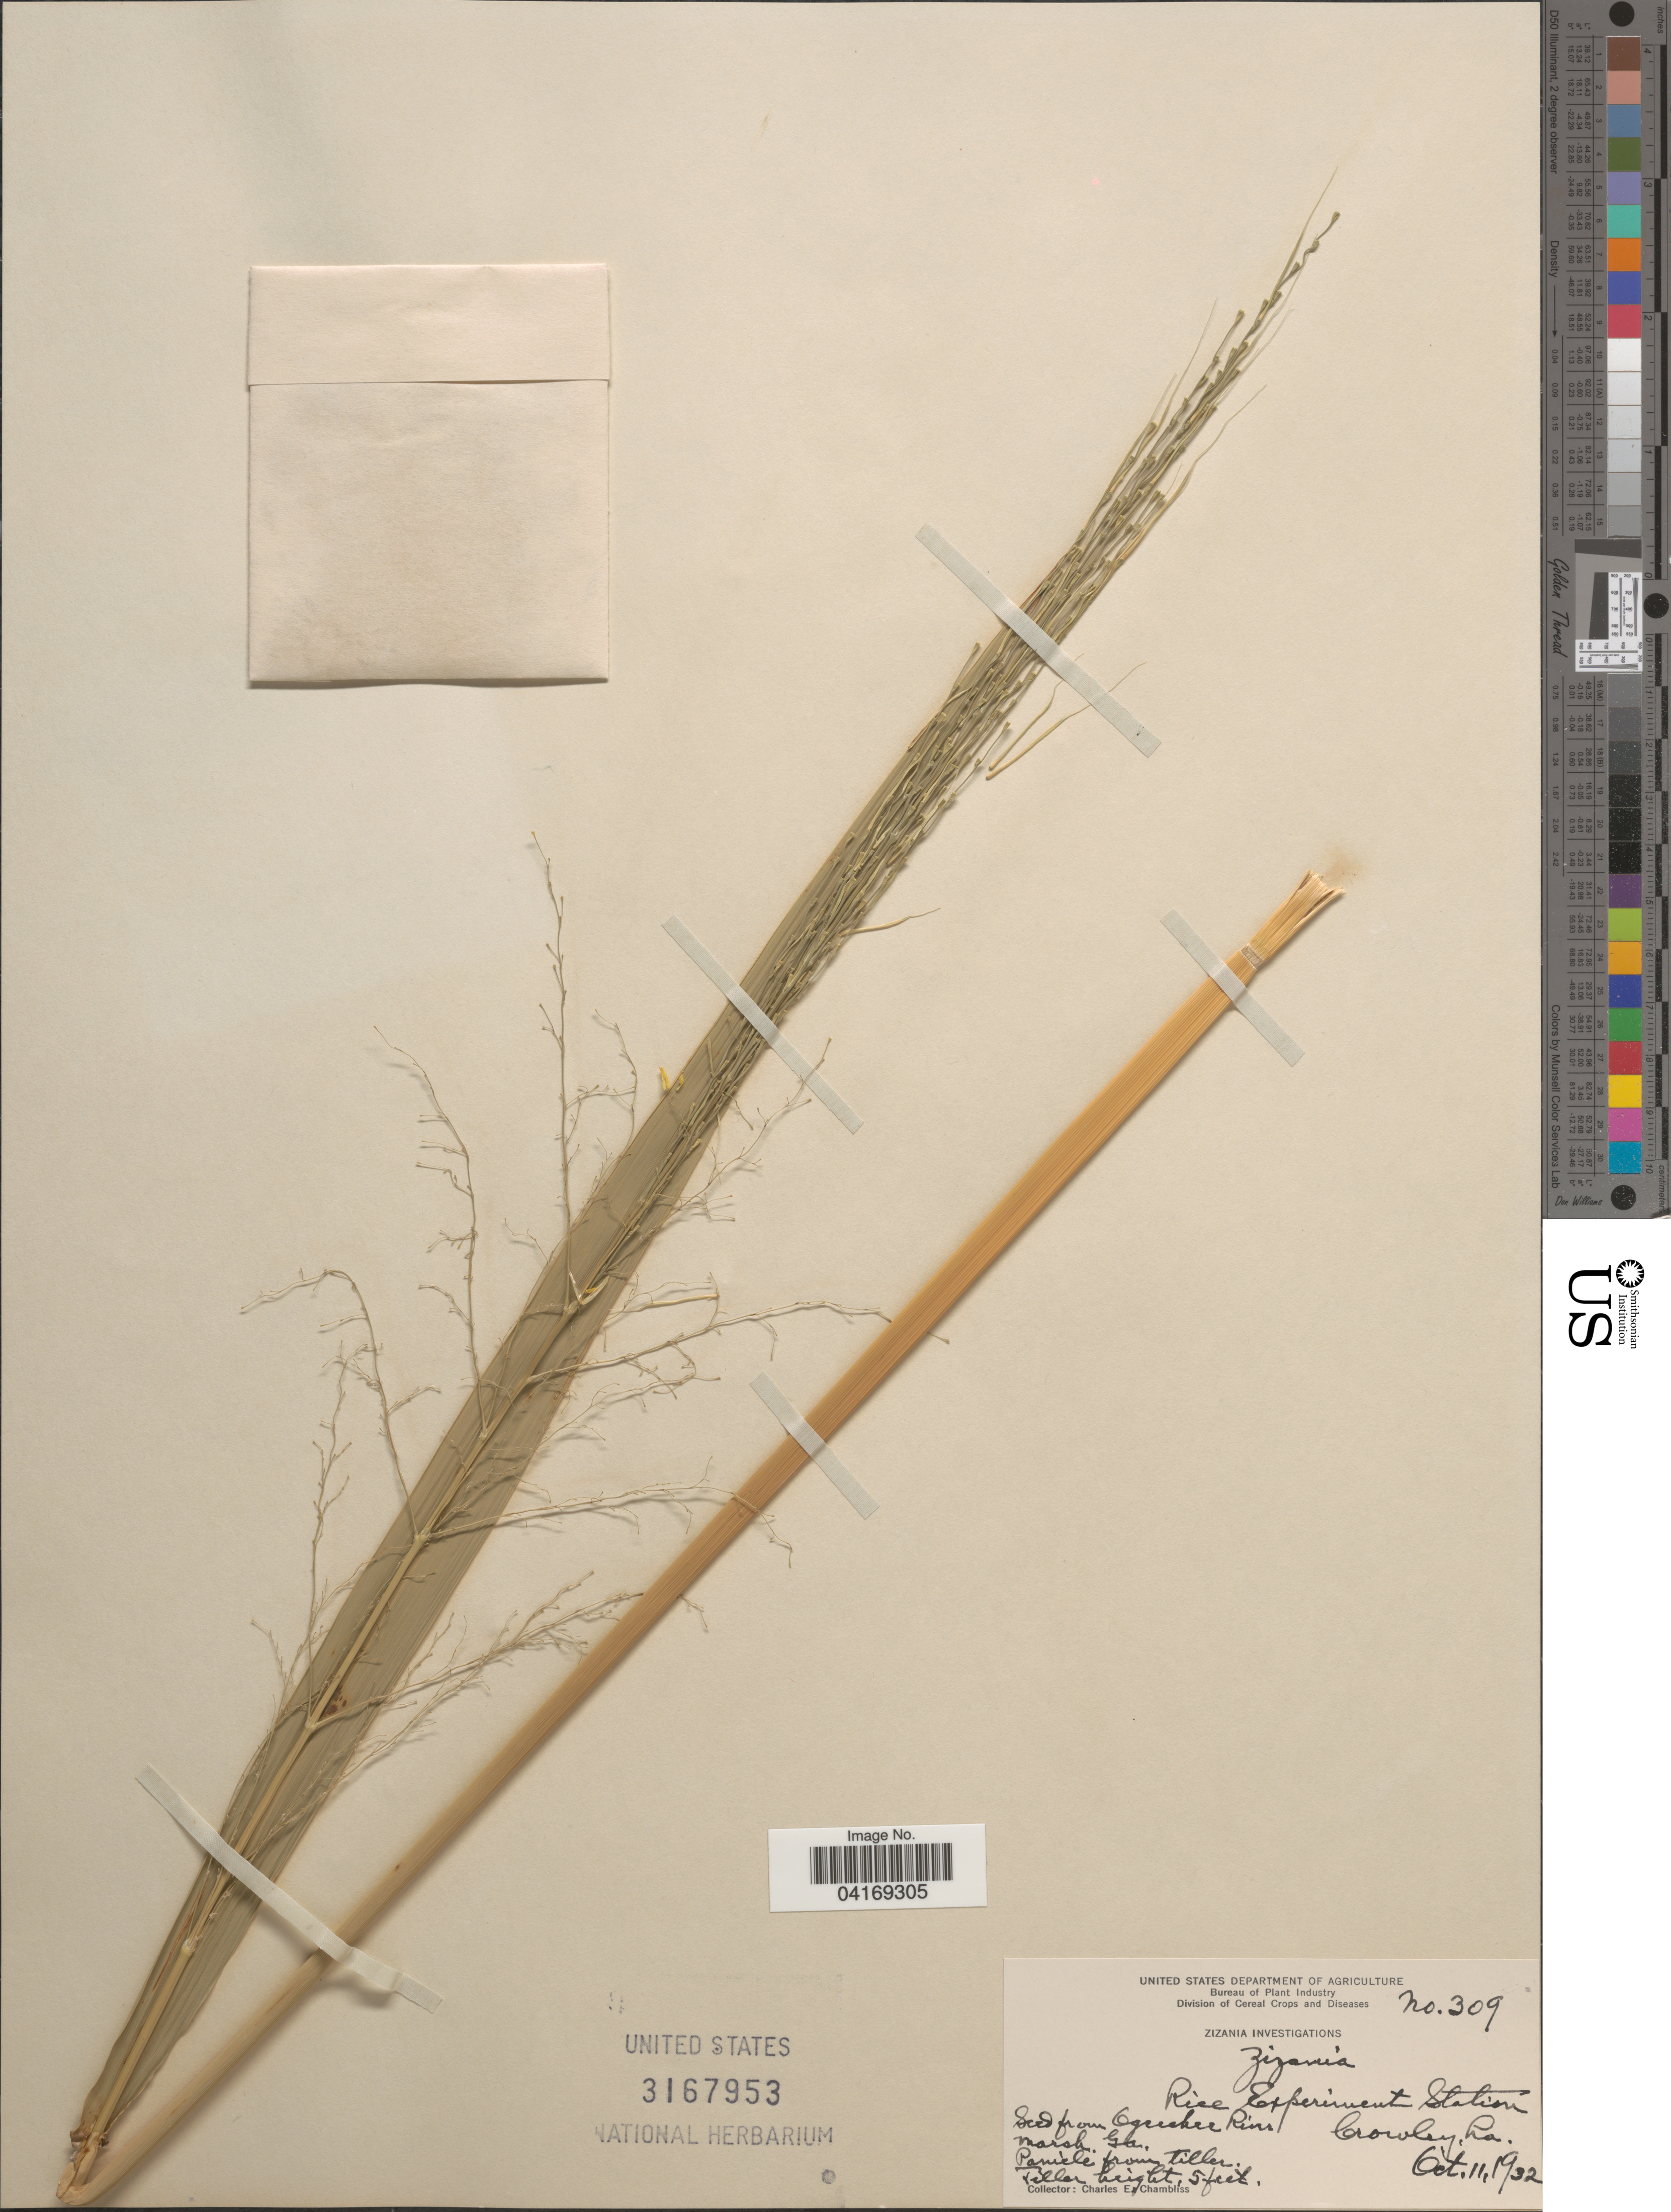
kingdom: Plantae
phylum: Tracheophyta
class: Liliopsida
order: Poales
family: Poaceae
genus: Zizania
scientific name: Zizania sp.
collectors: C. Chambliss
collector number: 309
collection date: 1932-10-11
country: United States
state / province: Louisiana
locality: Rice Experiment Station Crowley.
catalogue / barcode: US 3167953